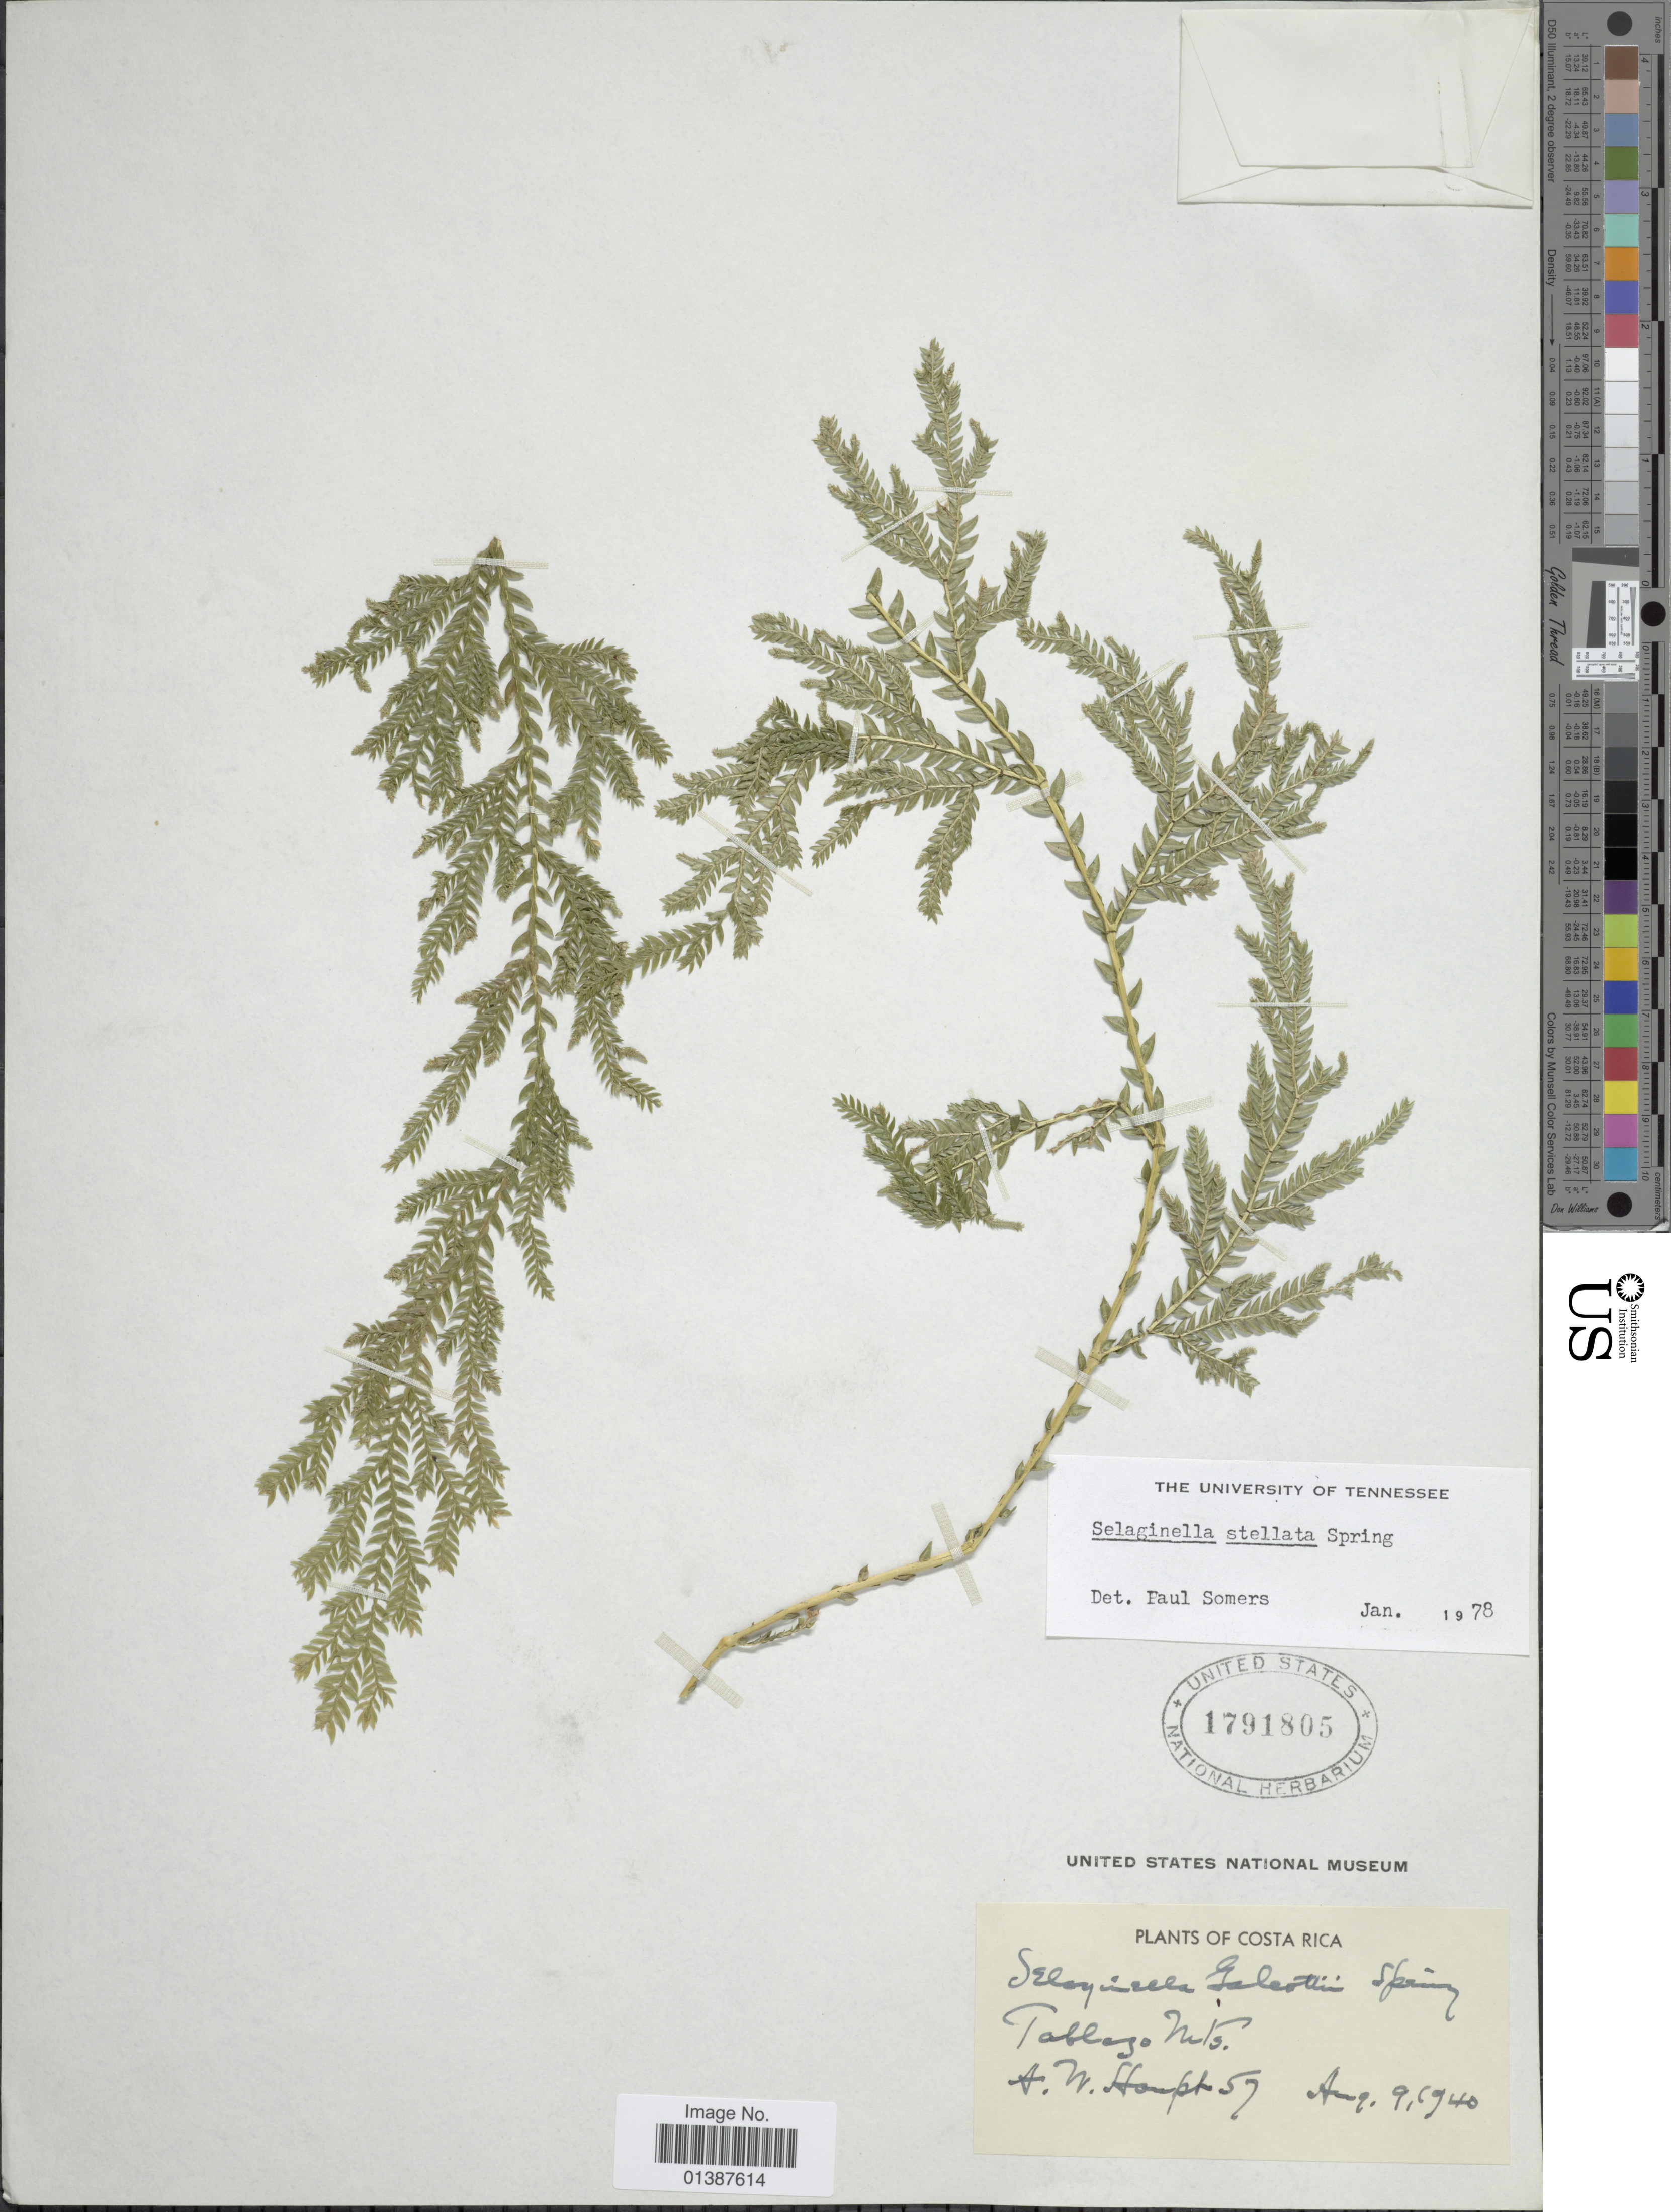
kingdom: Plantae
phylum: Tracheophyta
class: Lycopodiopsida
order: Selaginellales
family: Selaginellaceae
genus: Selaginella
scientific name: Selaginella galeottii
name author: Spring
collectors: A. Haupt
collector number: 57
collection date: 1940-08-09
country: Costa Rica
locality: Tablazo Mts.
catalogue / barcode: US 1791805